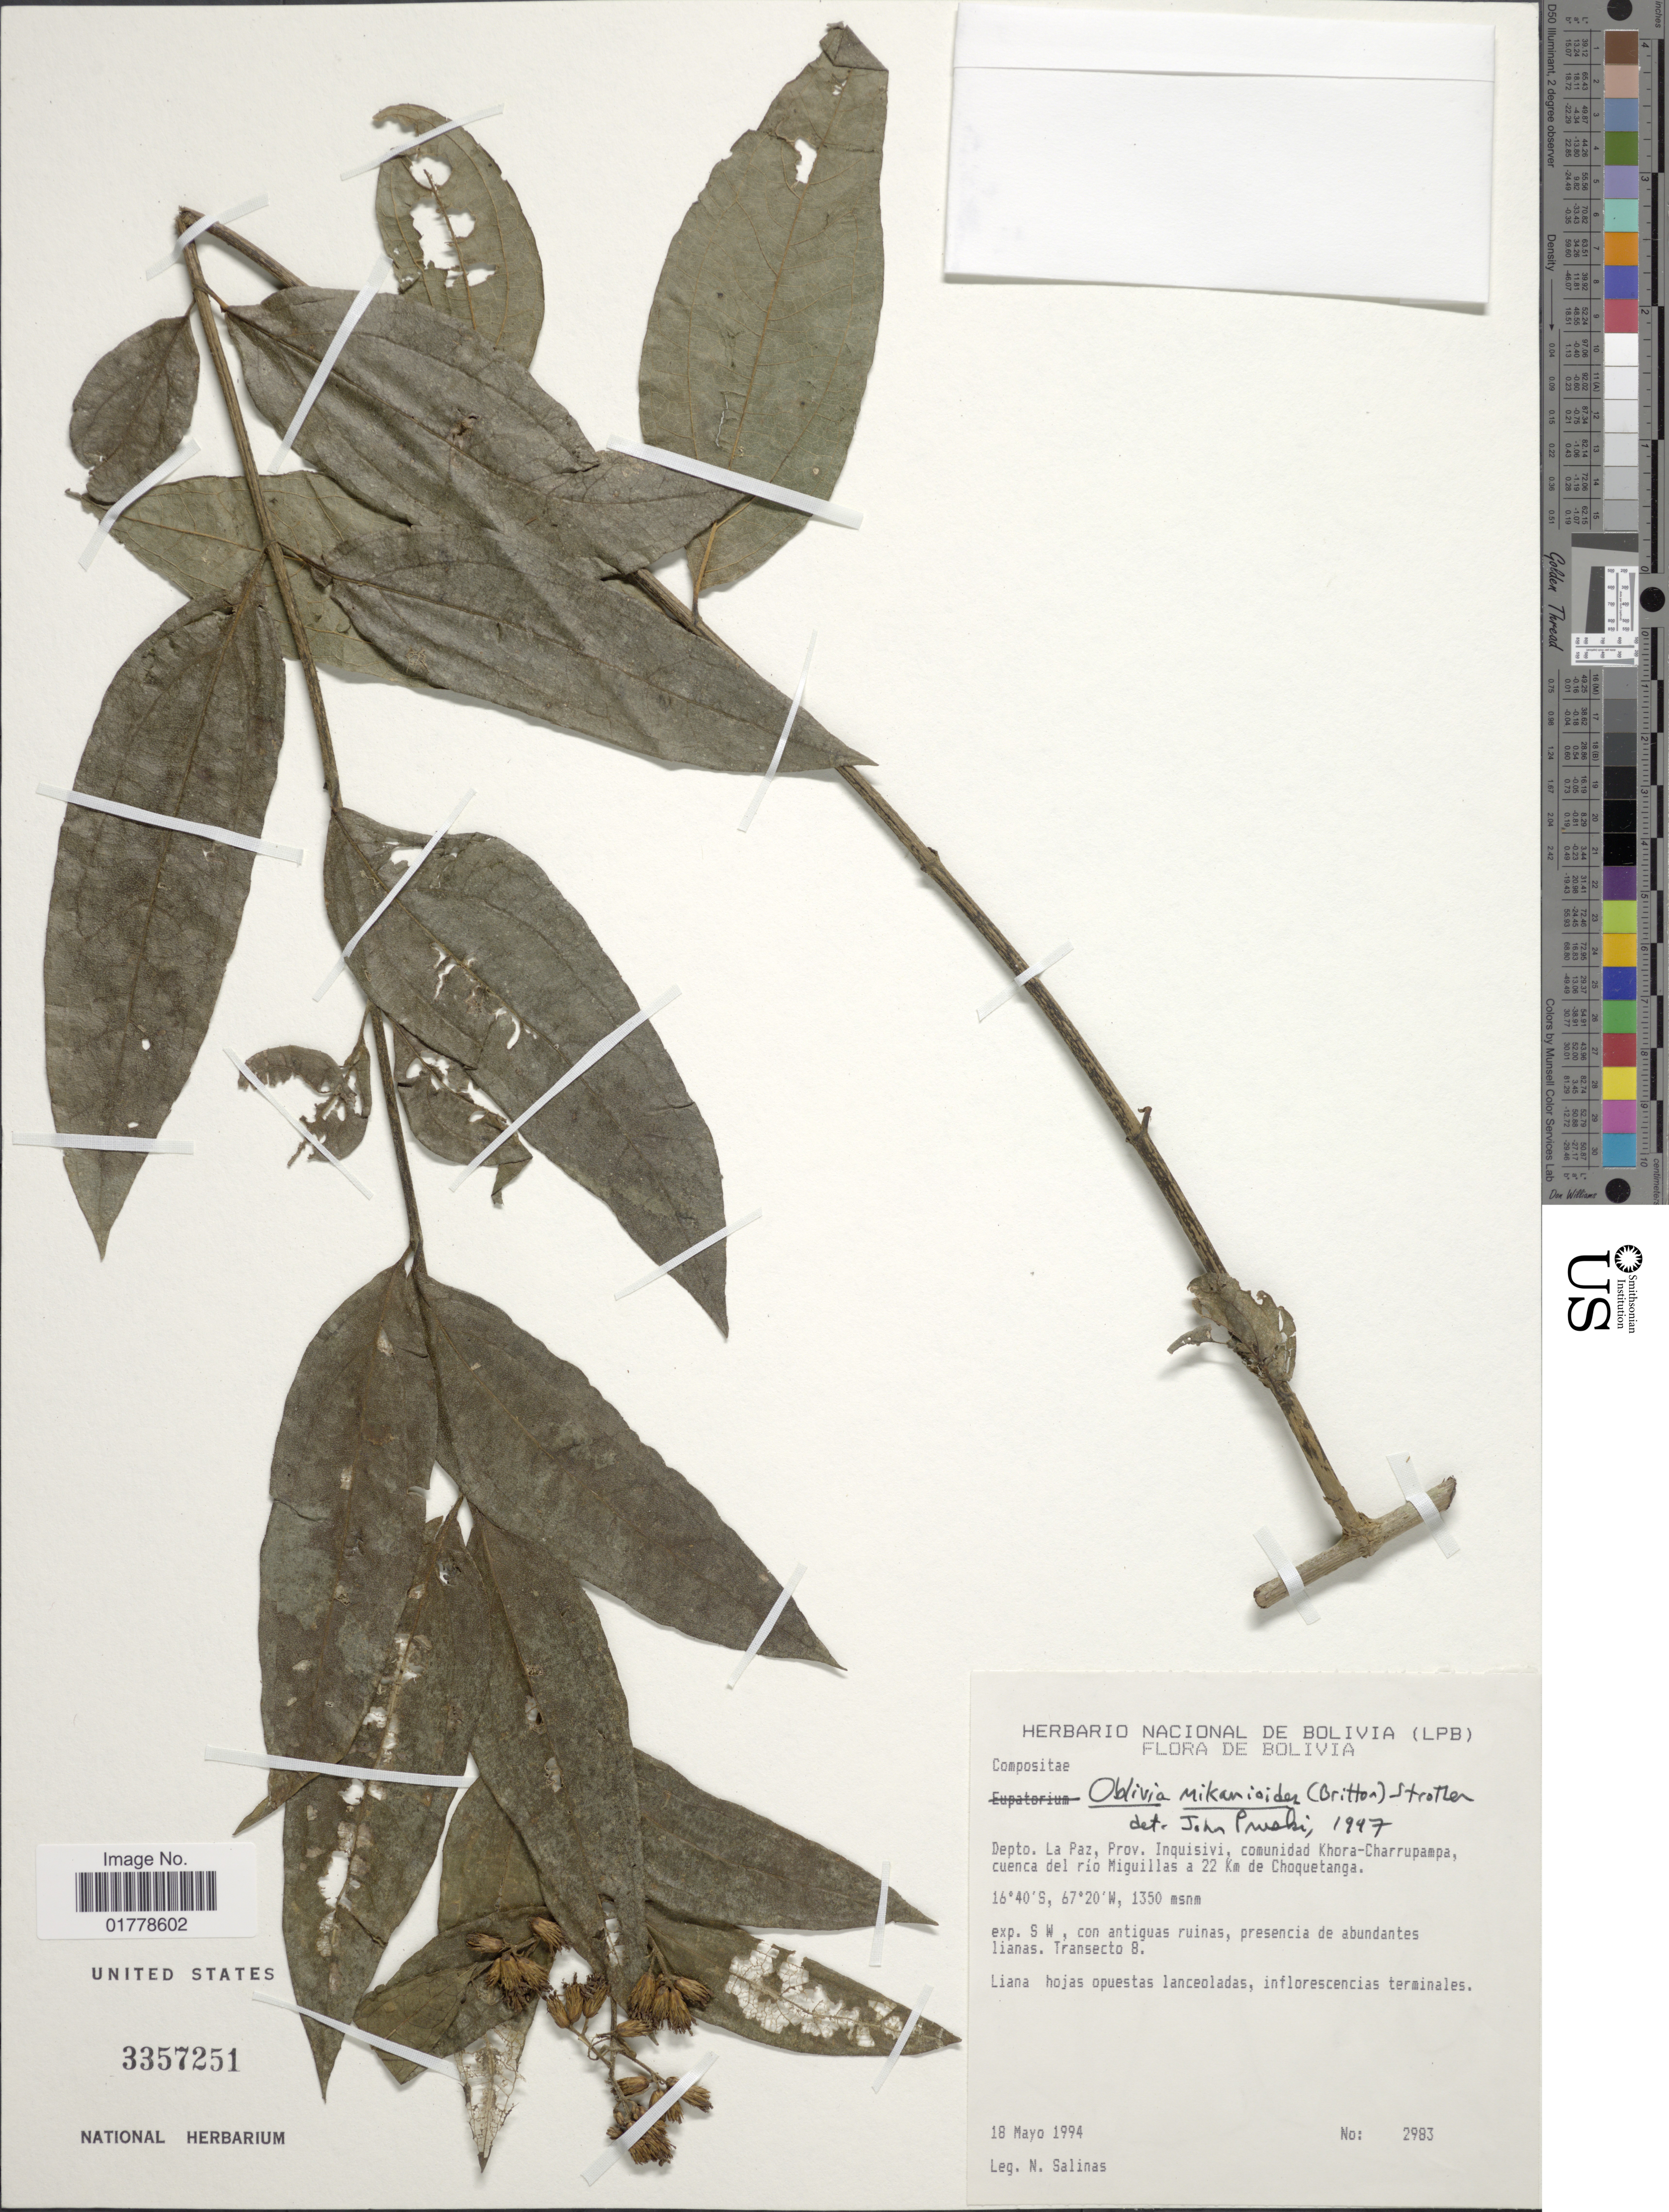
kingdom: Plantae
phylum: Tracheophyta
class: Magnoliopsida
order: Asterales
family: Asteraceae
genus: Oblivia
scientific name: Oblivia mikanioides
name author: (Britton) Strother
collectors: N. Salinas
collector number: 2983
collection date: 1994-05-18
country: Bolivia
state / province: La Paz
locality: Depto. La Paz: Prov. Inquisivi, comunidad Khora-Charrupampa, cuenca del río Miguillas a 22 Km de Choquetanga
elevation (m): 1350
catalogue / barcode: US 3357251